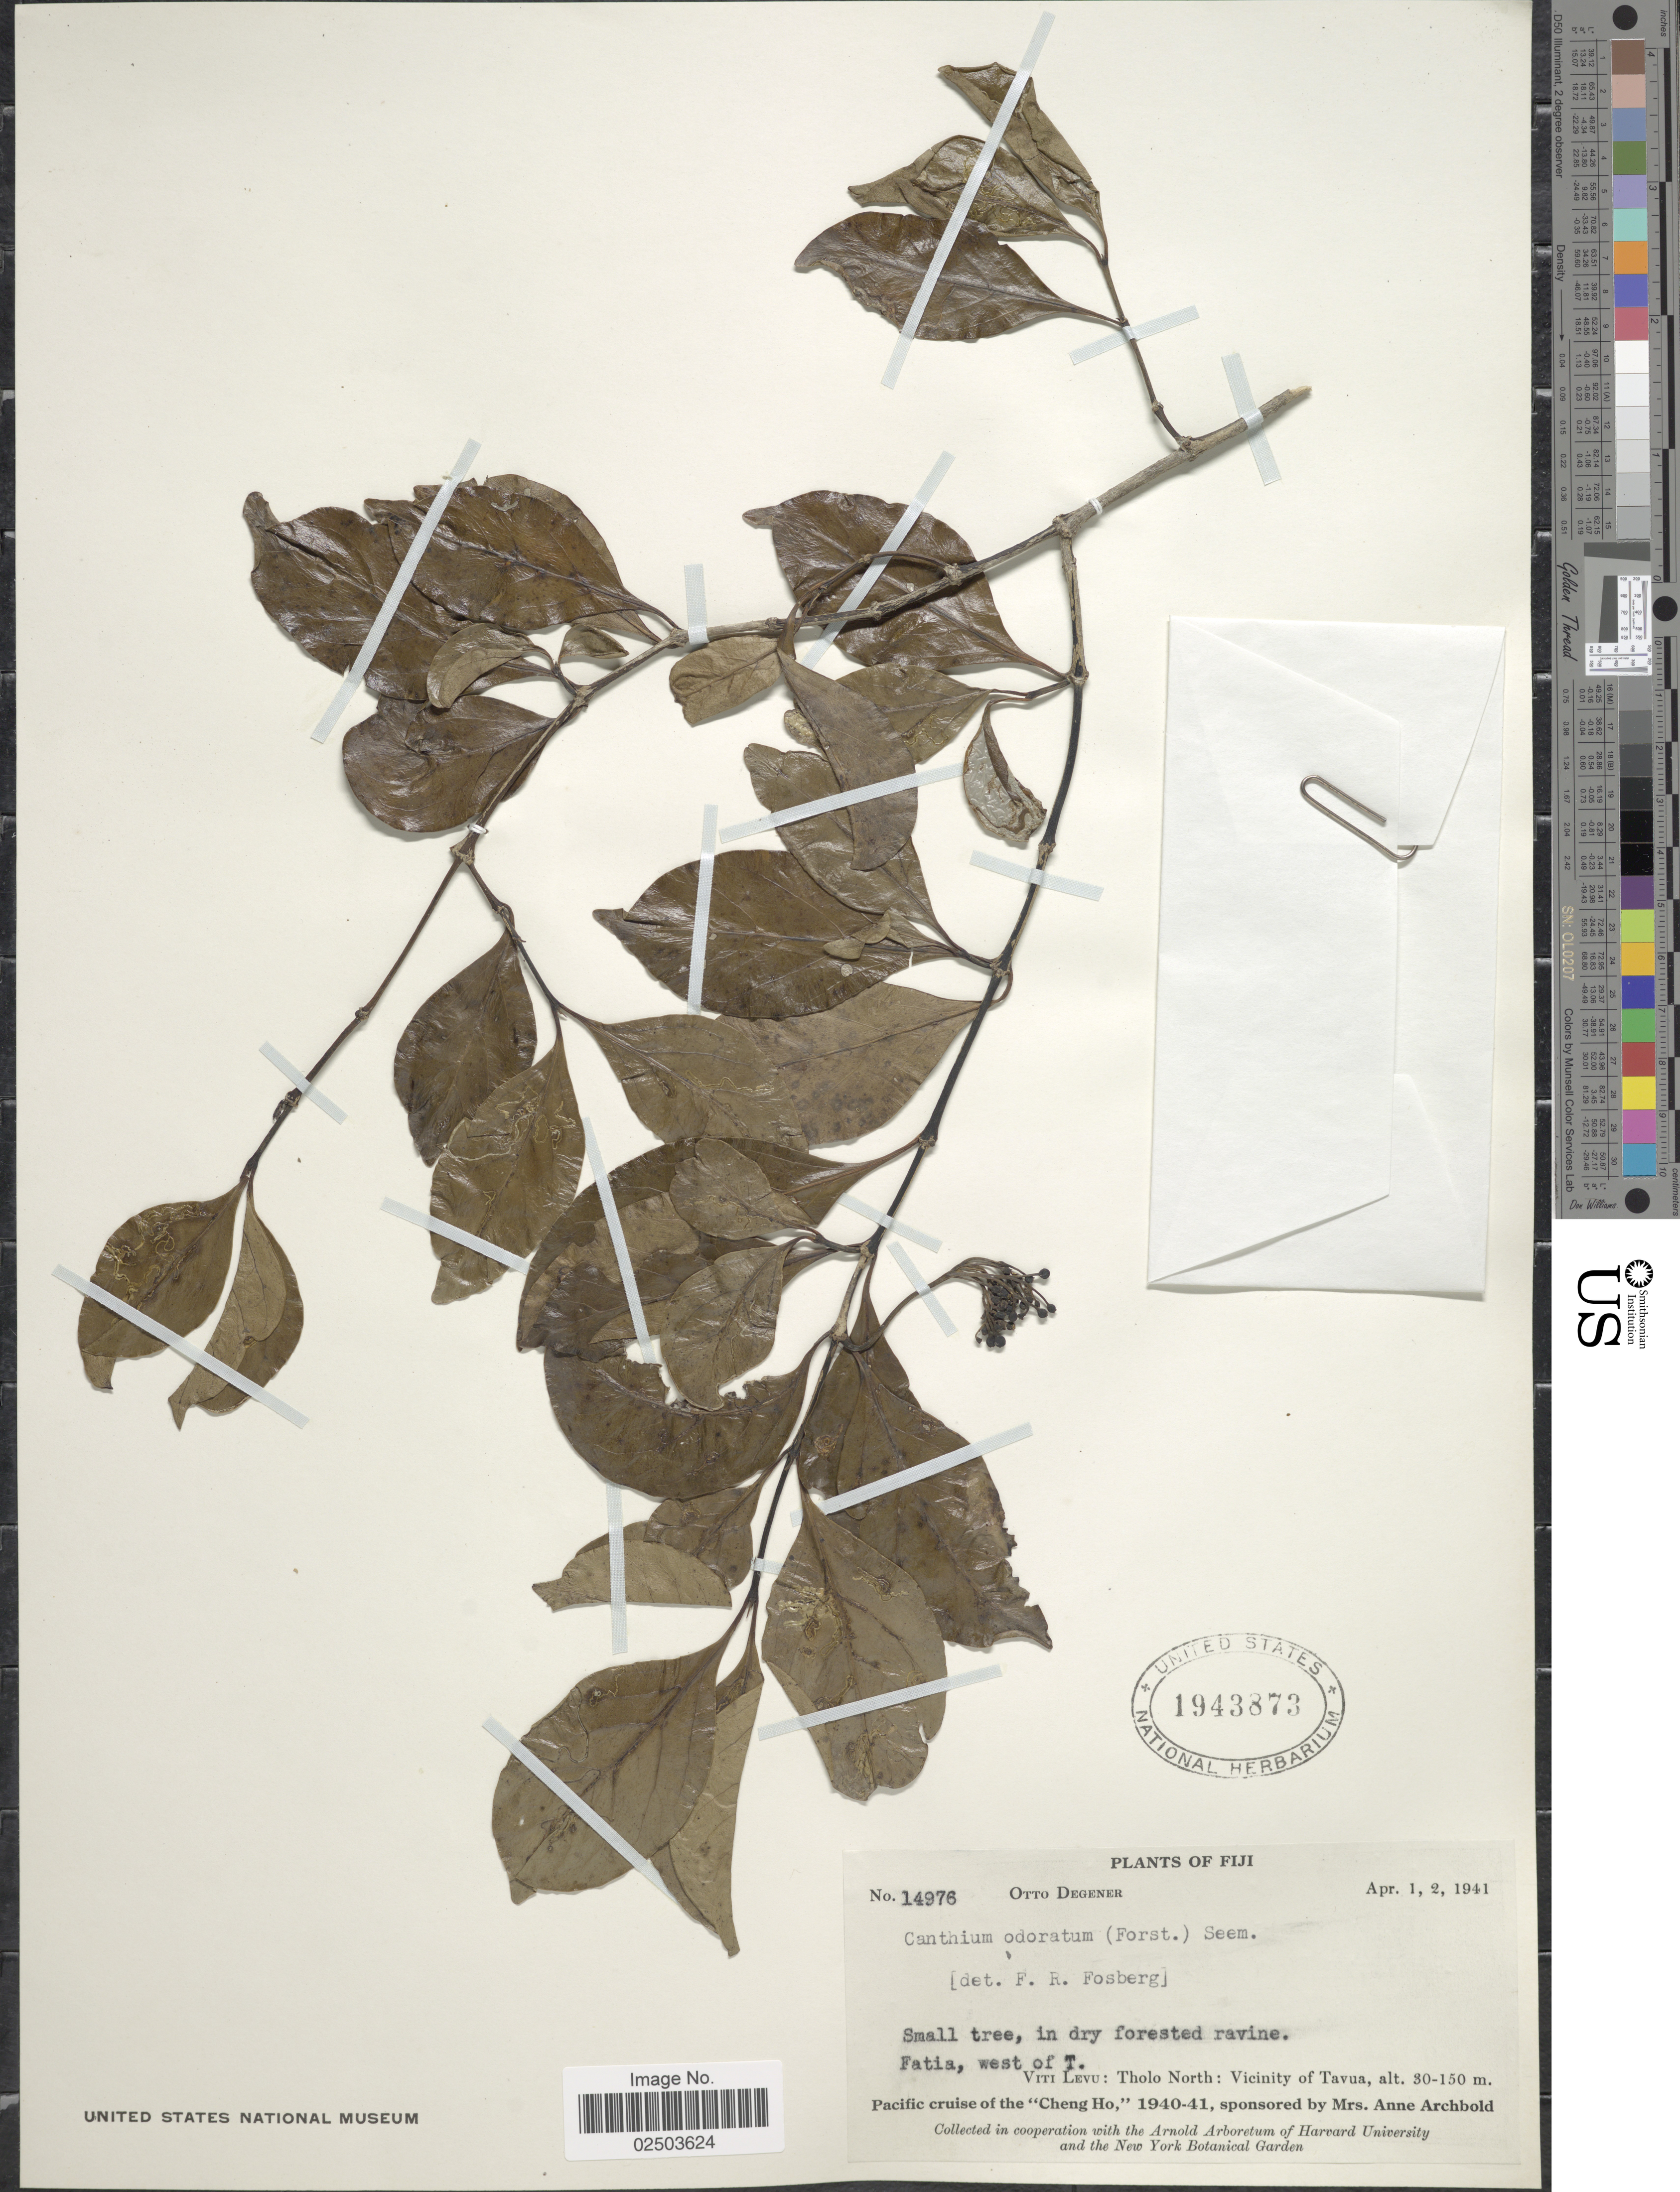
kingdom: Plantae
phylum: Tracheophyta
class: Magnoliopsida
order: Gentianales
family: Rubiaceae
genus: Psydrax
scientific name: Psydrax odorata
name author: (G. Forst.) A.C. Sm. & S.P. Darwin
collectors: O. Degener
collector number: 14976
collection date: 1941-04-01/1941-04-02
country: Fiji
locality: Fatia, West of T. Viti Levu: Tholo North: Vicinity of Tavua.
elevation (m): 30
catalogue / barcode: US 1943873